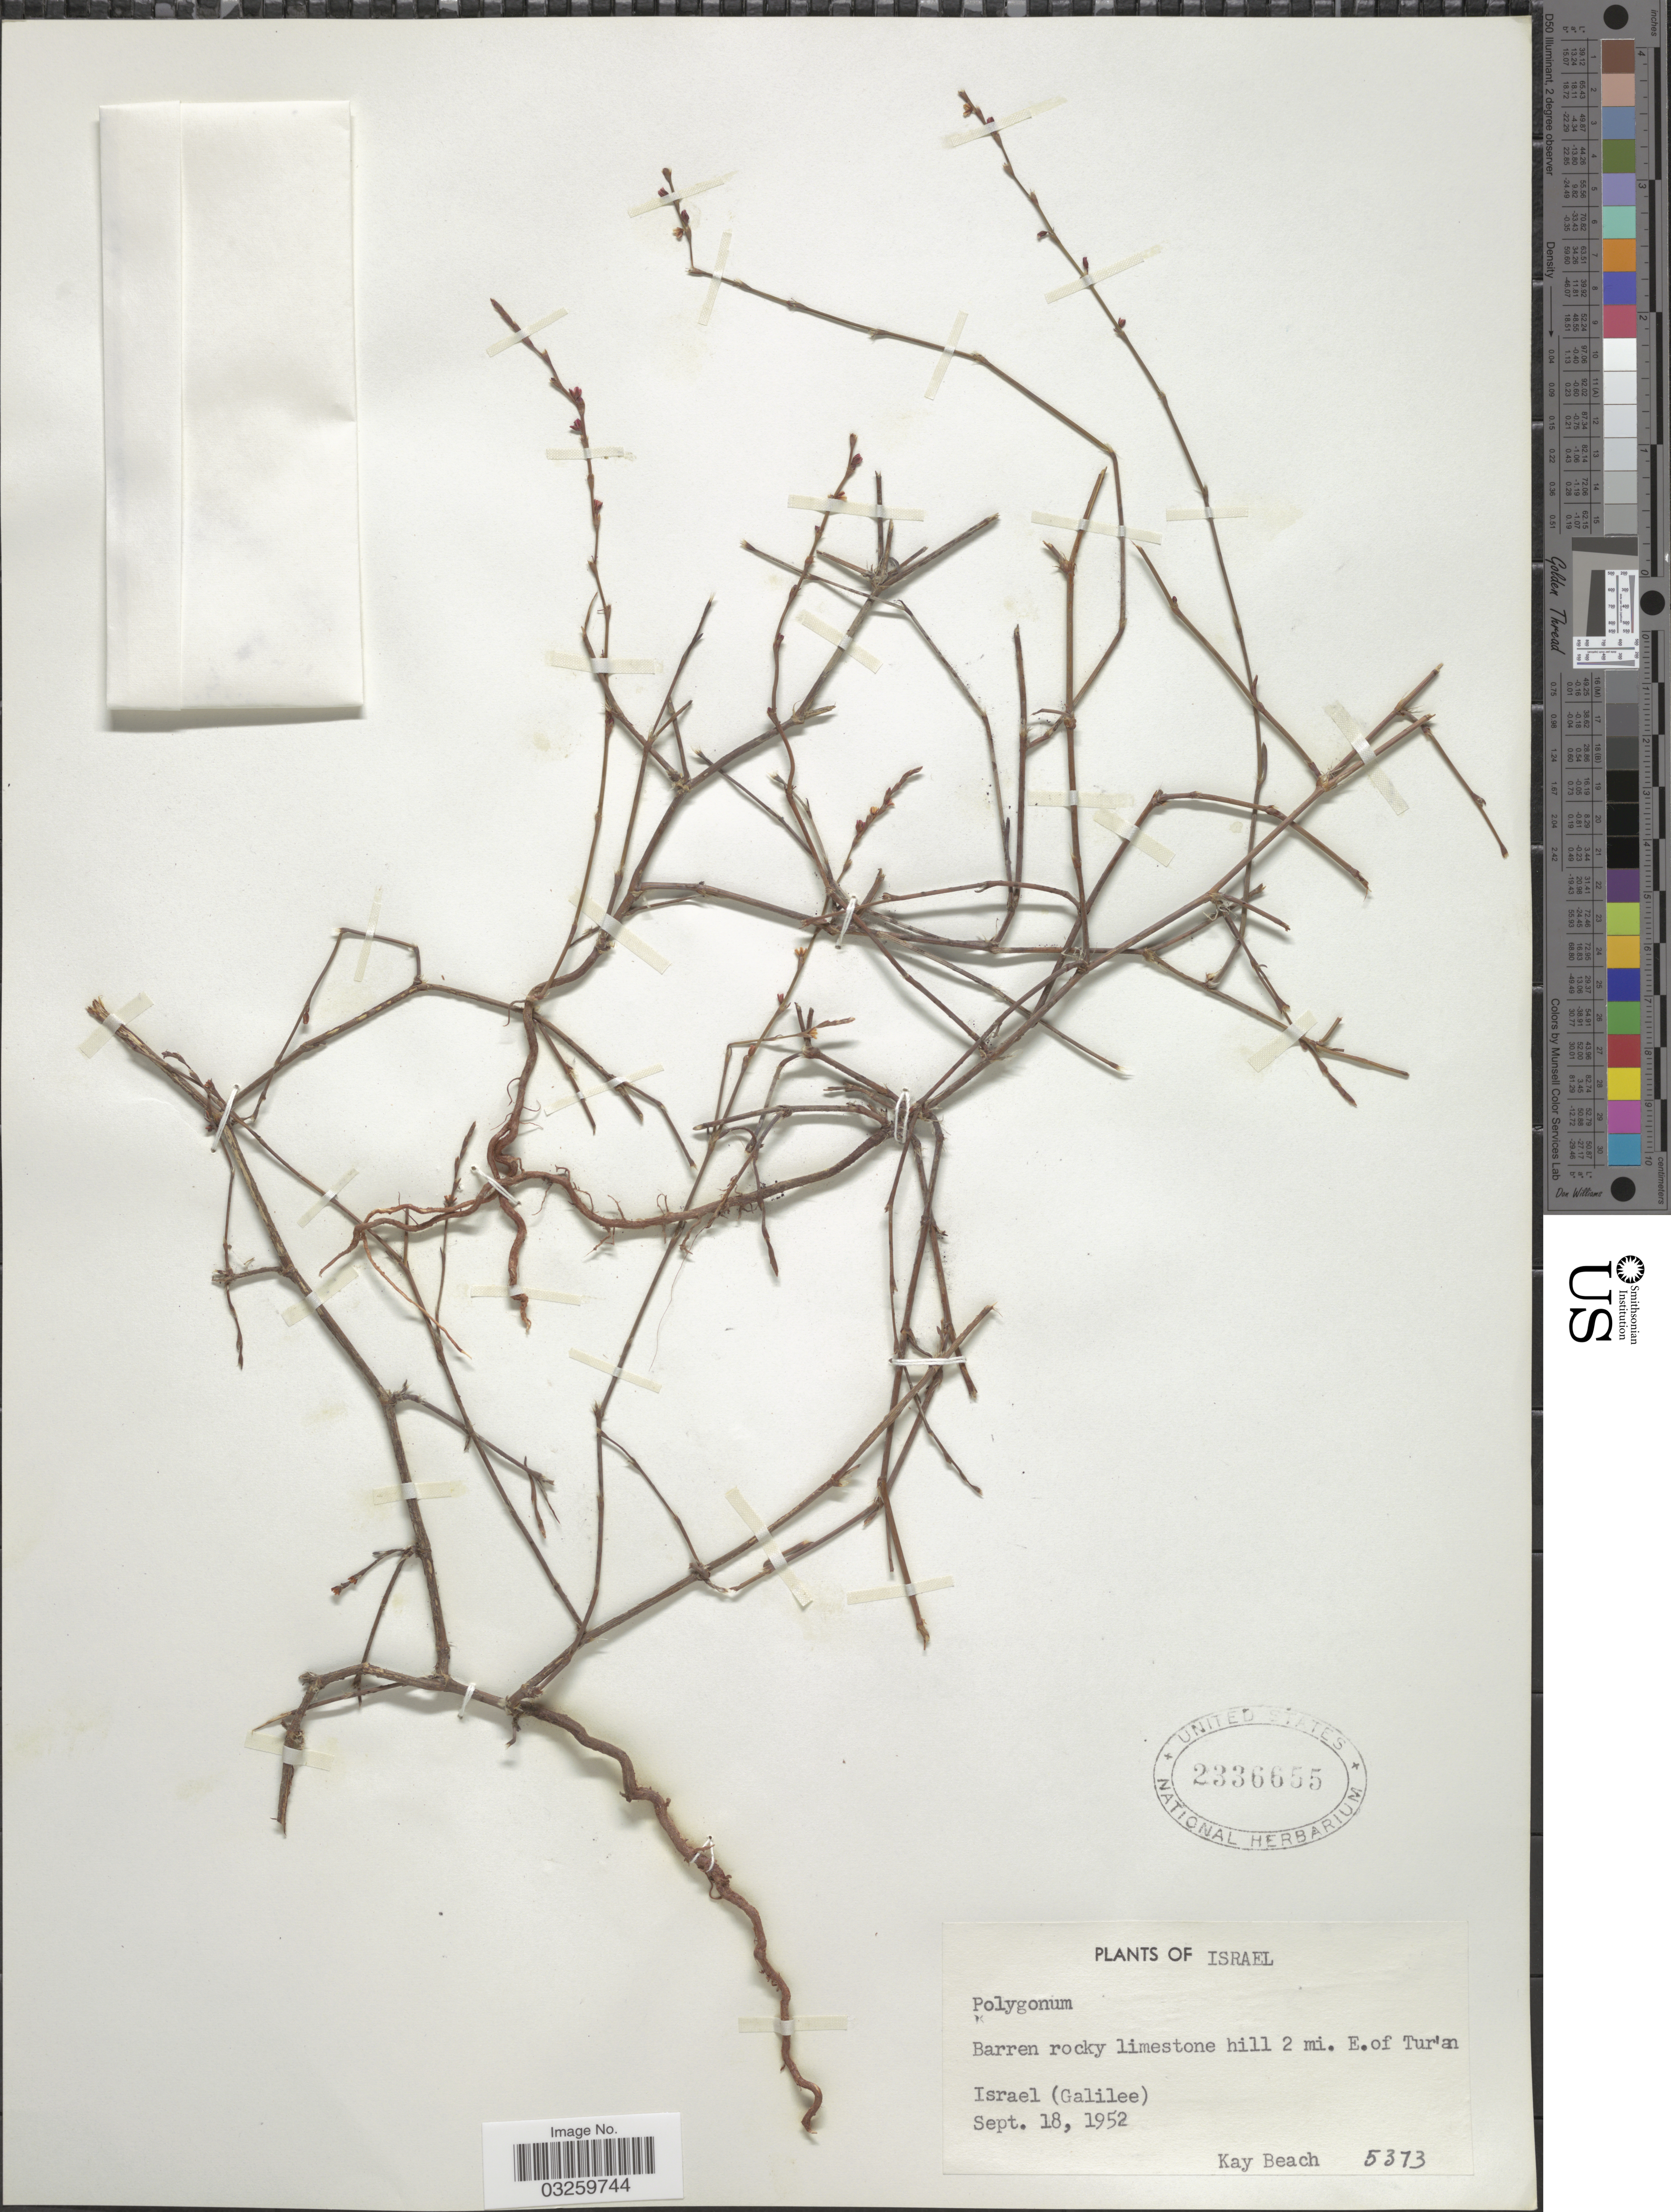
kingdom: Plantae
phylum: Tracheophyta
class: Magnoliopsida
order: Caryophyllales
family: Polygonaceae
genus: Polygonum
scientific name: Polygonum sp.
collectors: K. H. Beach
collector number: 5373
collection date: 1952-09-18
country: Israel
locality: Barren rocky limestone hill 2 mi. E. of Tur'an. (Galilee).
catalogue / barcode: US 2336655